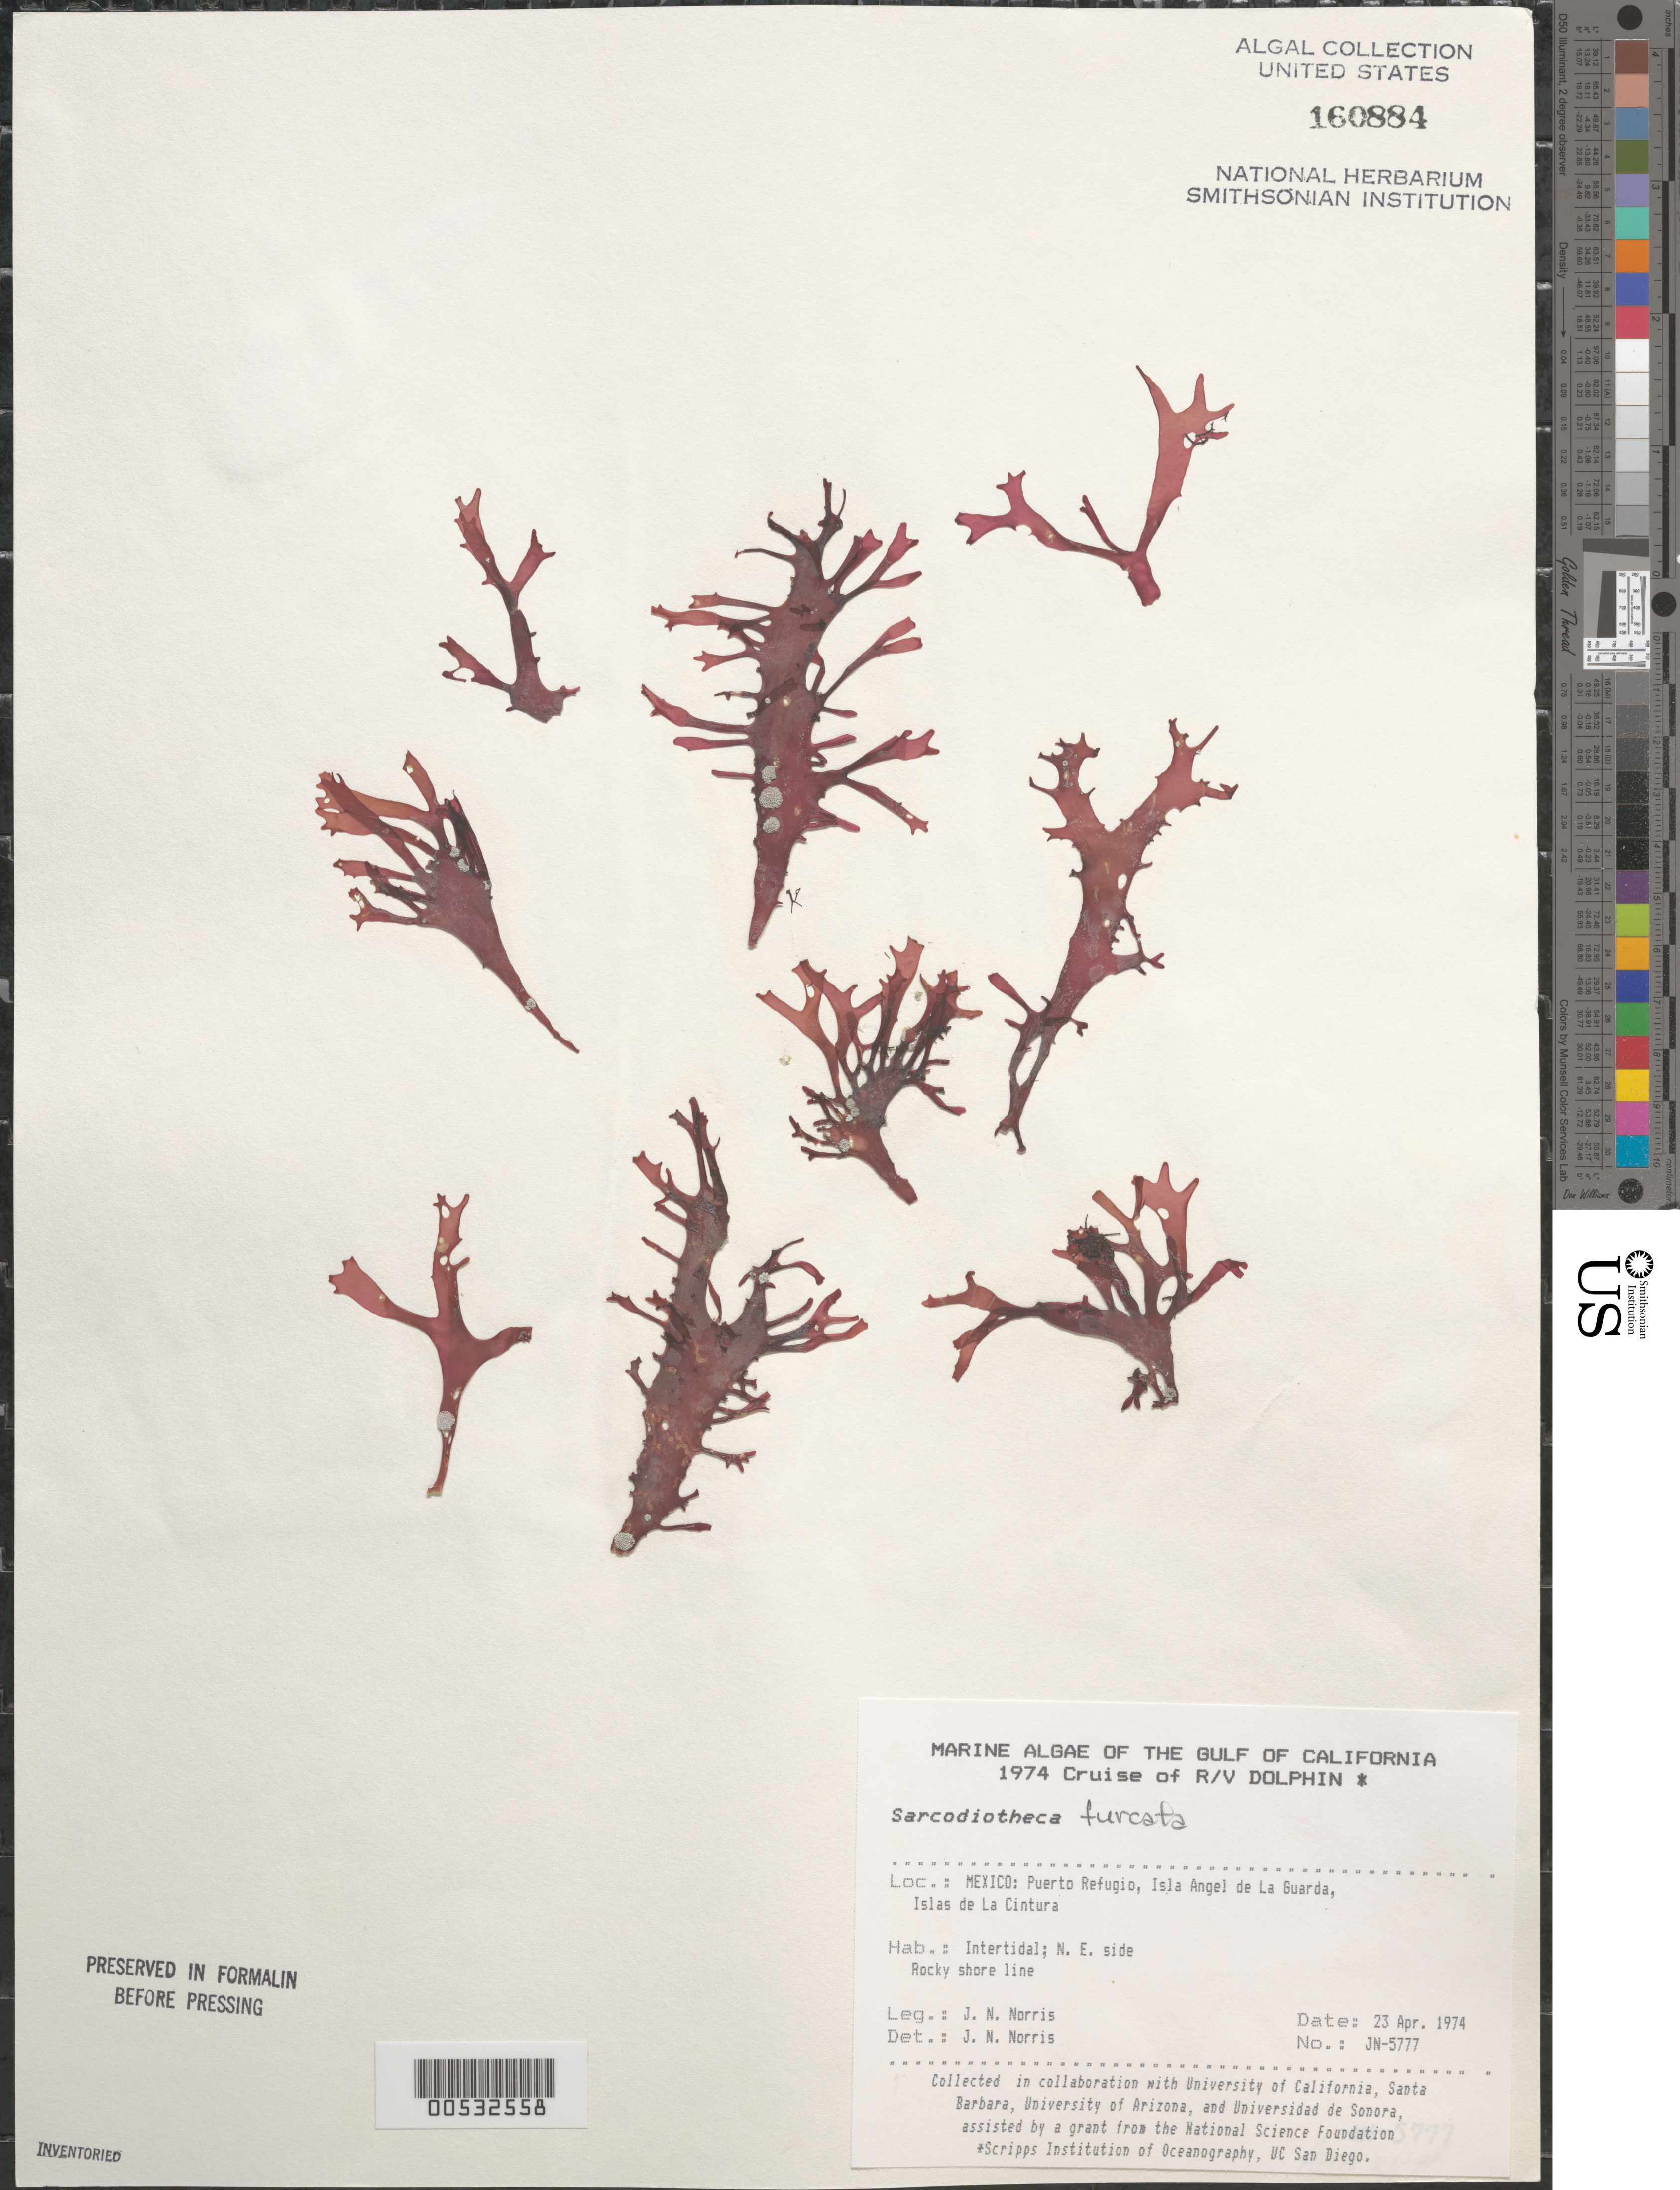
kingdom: Plantae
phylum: Rhodophyta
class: Florideophyceae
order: Gigartinales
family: Solieriaceae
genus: Sarcodiotheca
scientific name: Sarcodiotheca furcata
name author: (Setch. & N.L. Gardner) Kylin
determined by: Norris, James N.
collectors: J. N. Norris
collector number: JN-5777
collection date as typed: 23 Apr 1974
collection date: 1974-04-23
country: Mexico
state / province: Baja California Norte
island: Isla Angel de la Guarda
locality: Puerto Refugio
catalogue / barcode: US 160884